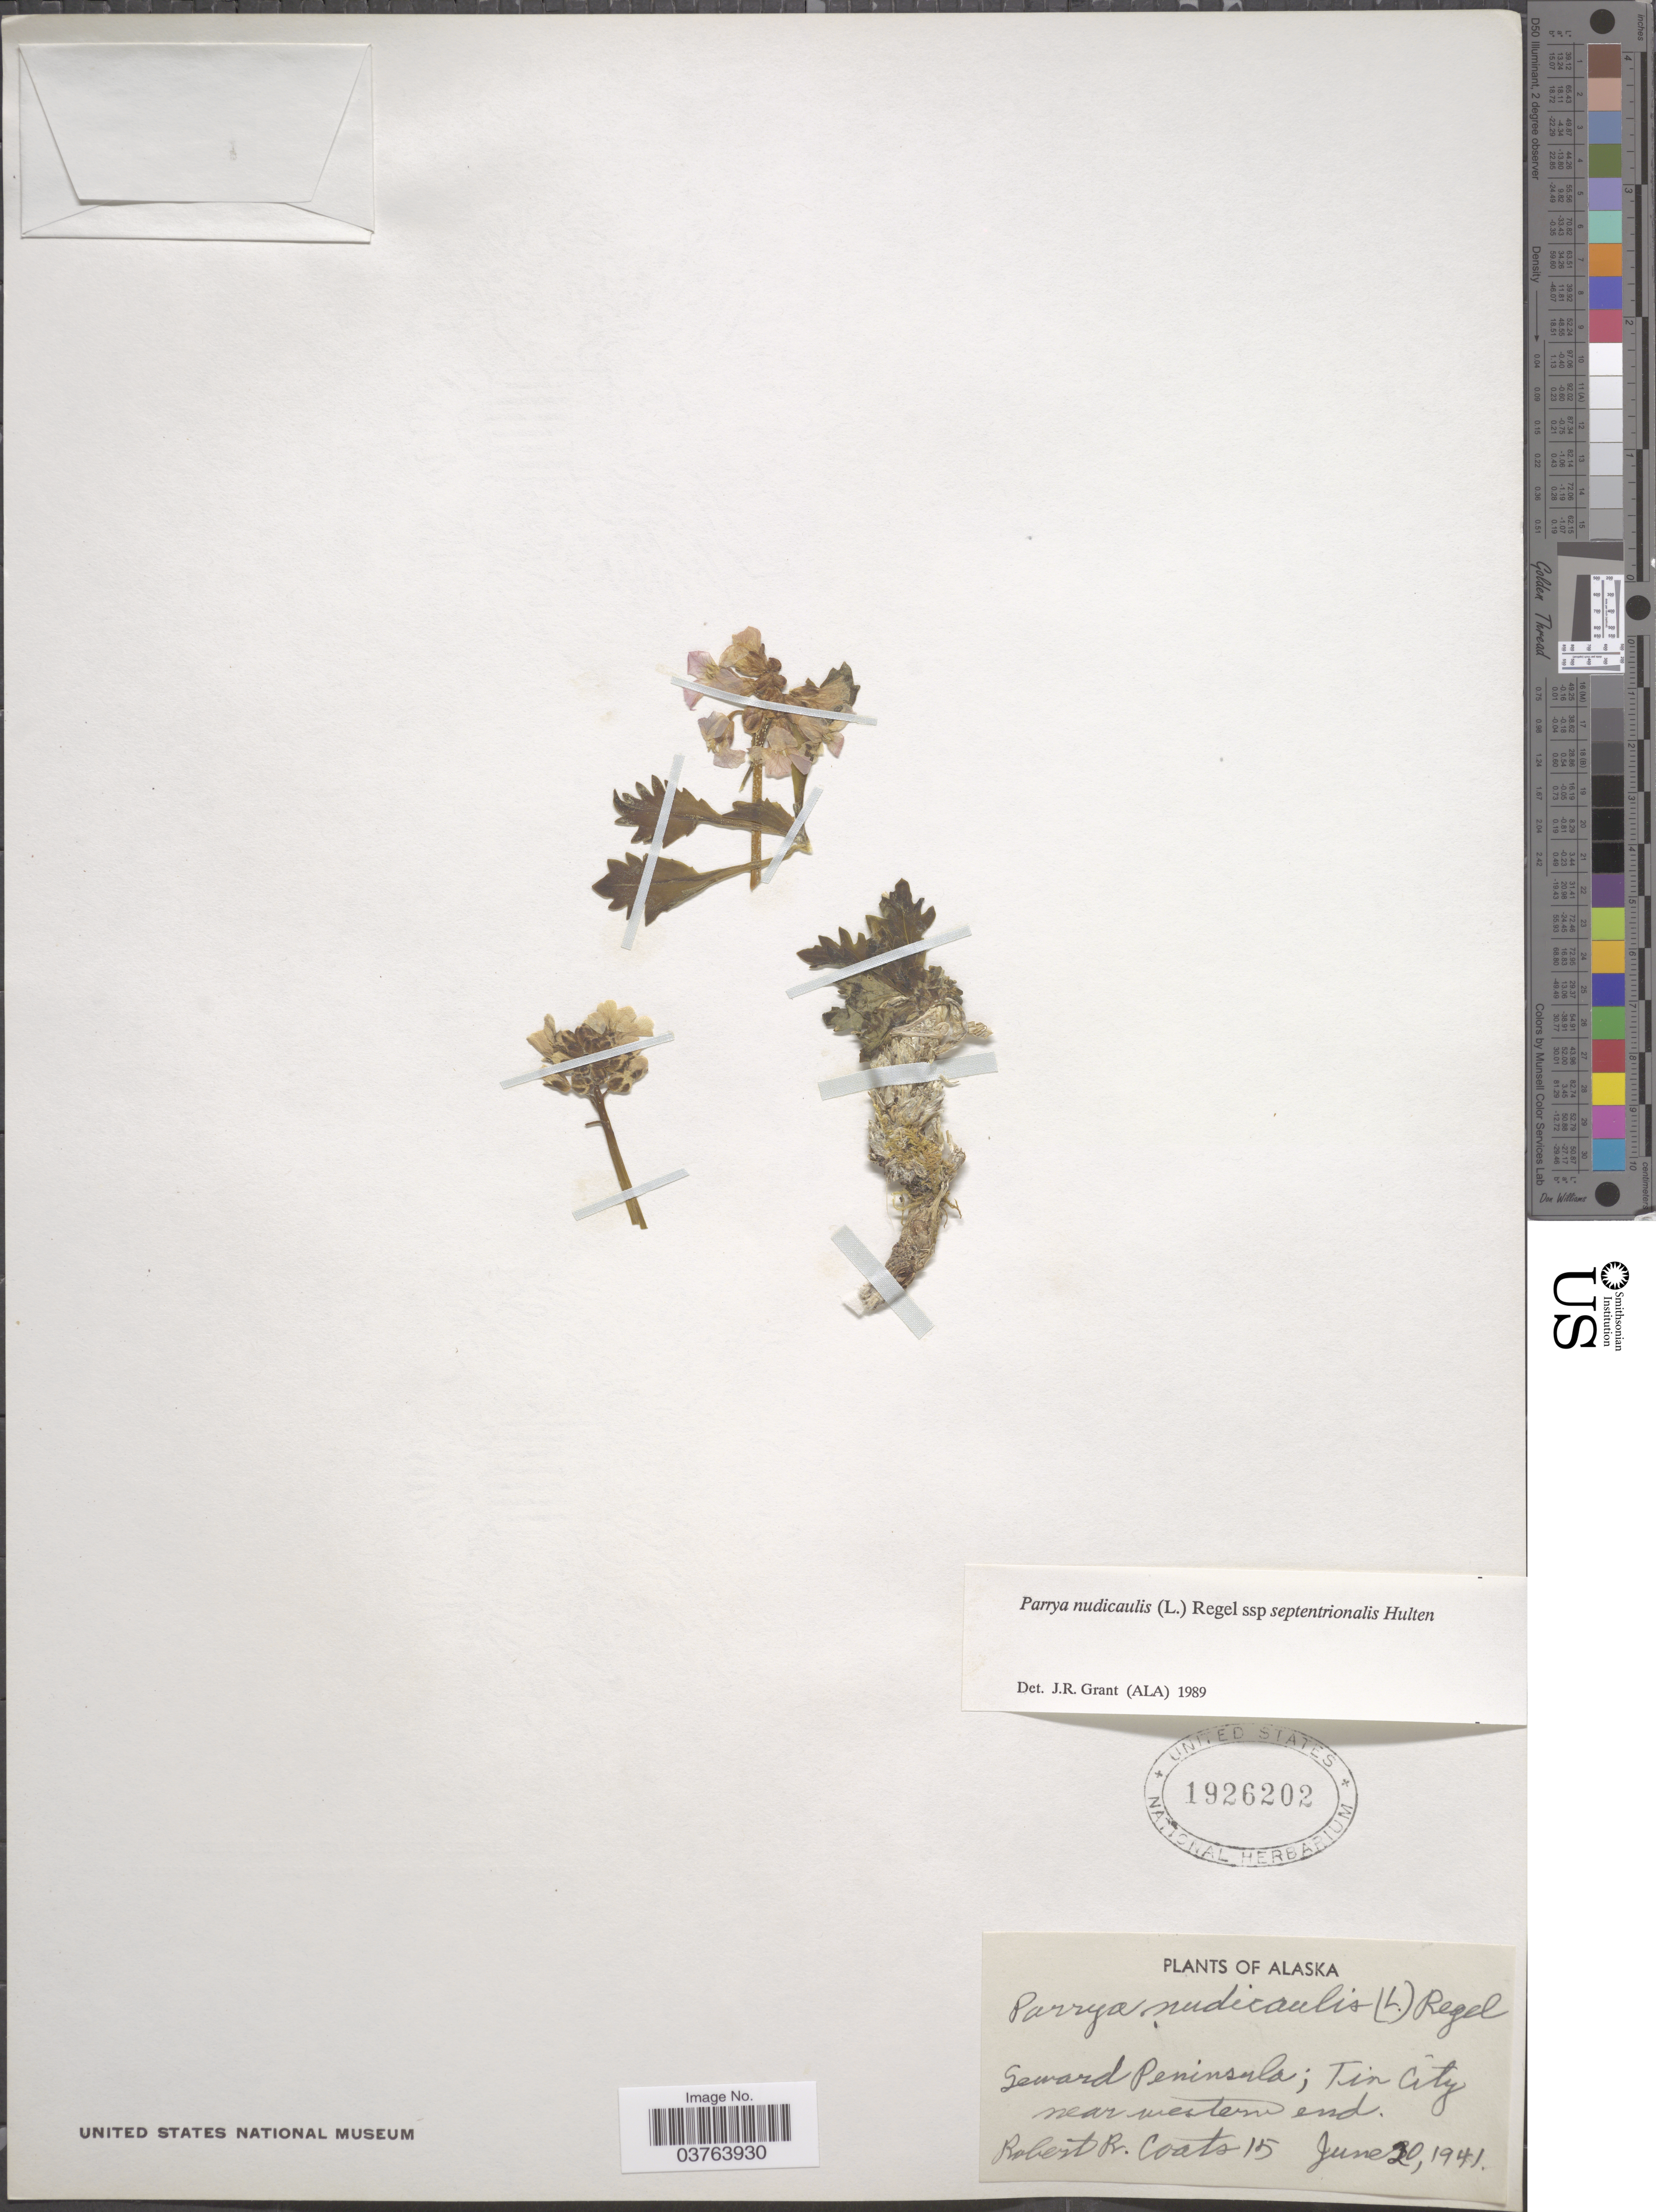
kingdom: Plantae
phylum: Tracheophyta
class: Magnoliopsida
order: Brassicales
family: Brassicaceae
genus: Parrya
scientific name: Parrya nudicaulis subsp. septentrionalis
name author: Hultén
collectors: R. Coats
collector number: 15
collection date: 1941-06-20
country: United States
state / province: Alaska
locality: Seward Peninsula; Tin City near western end.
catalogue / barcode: US 1926202